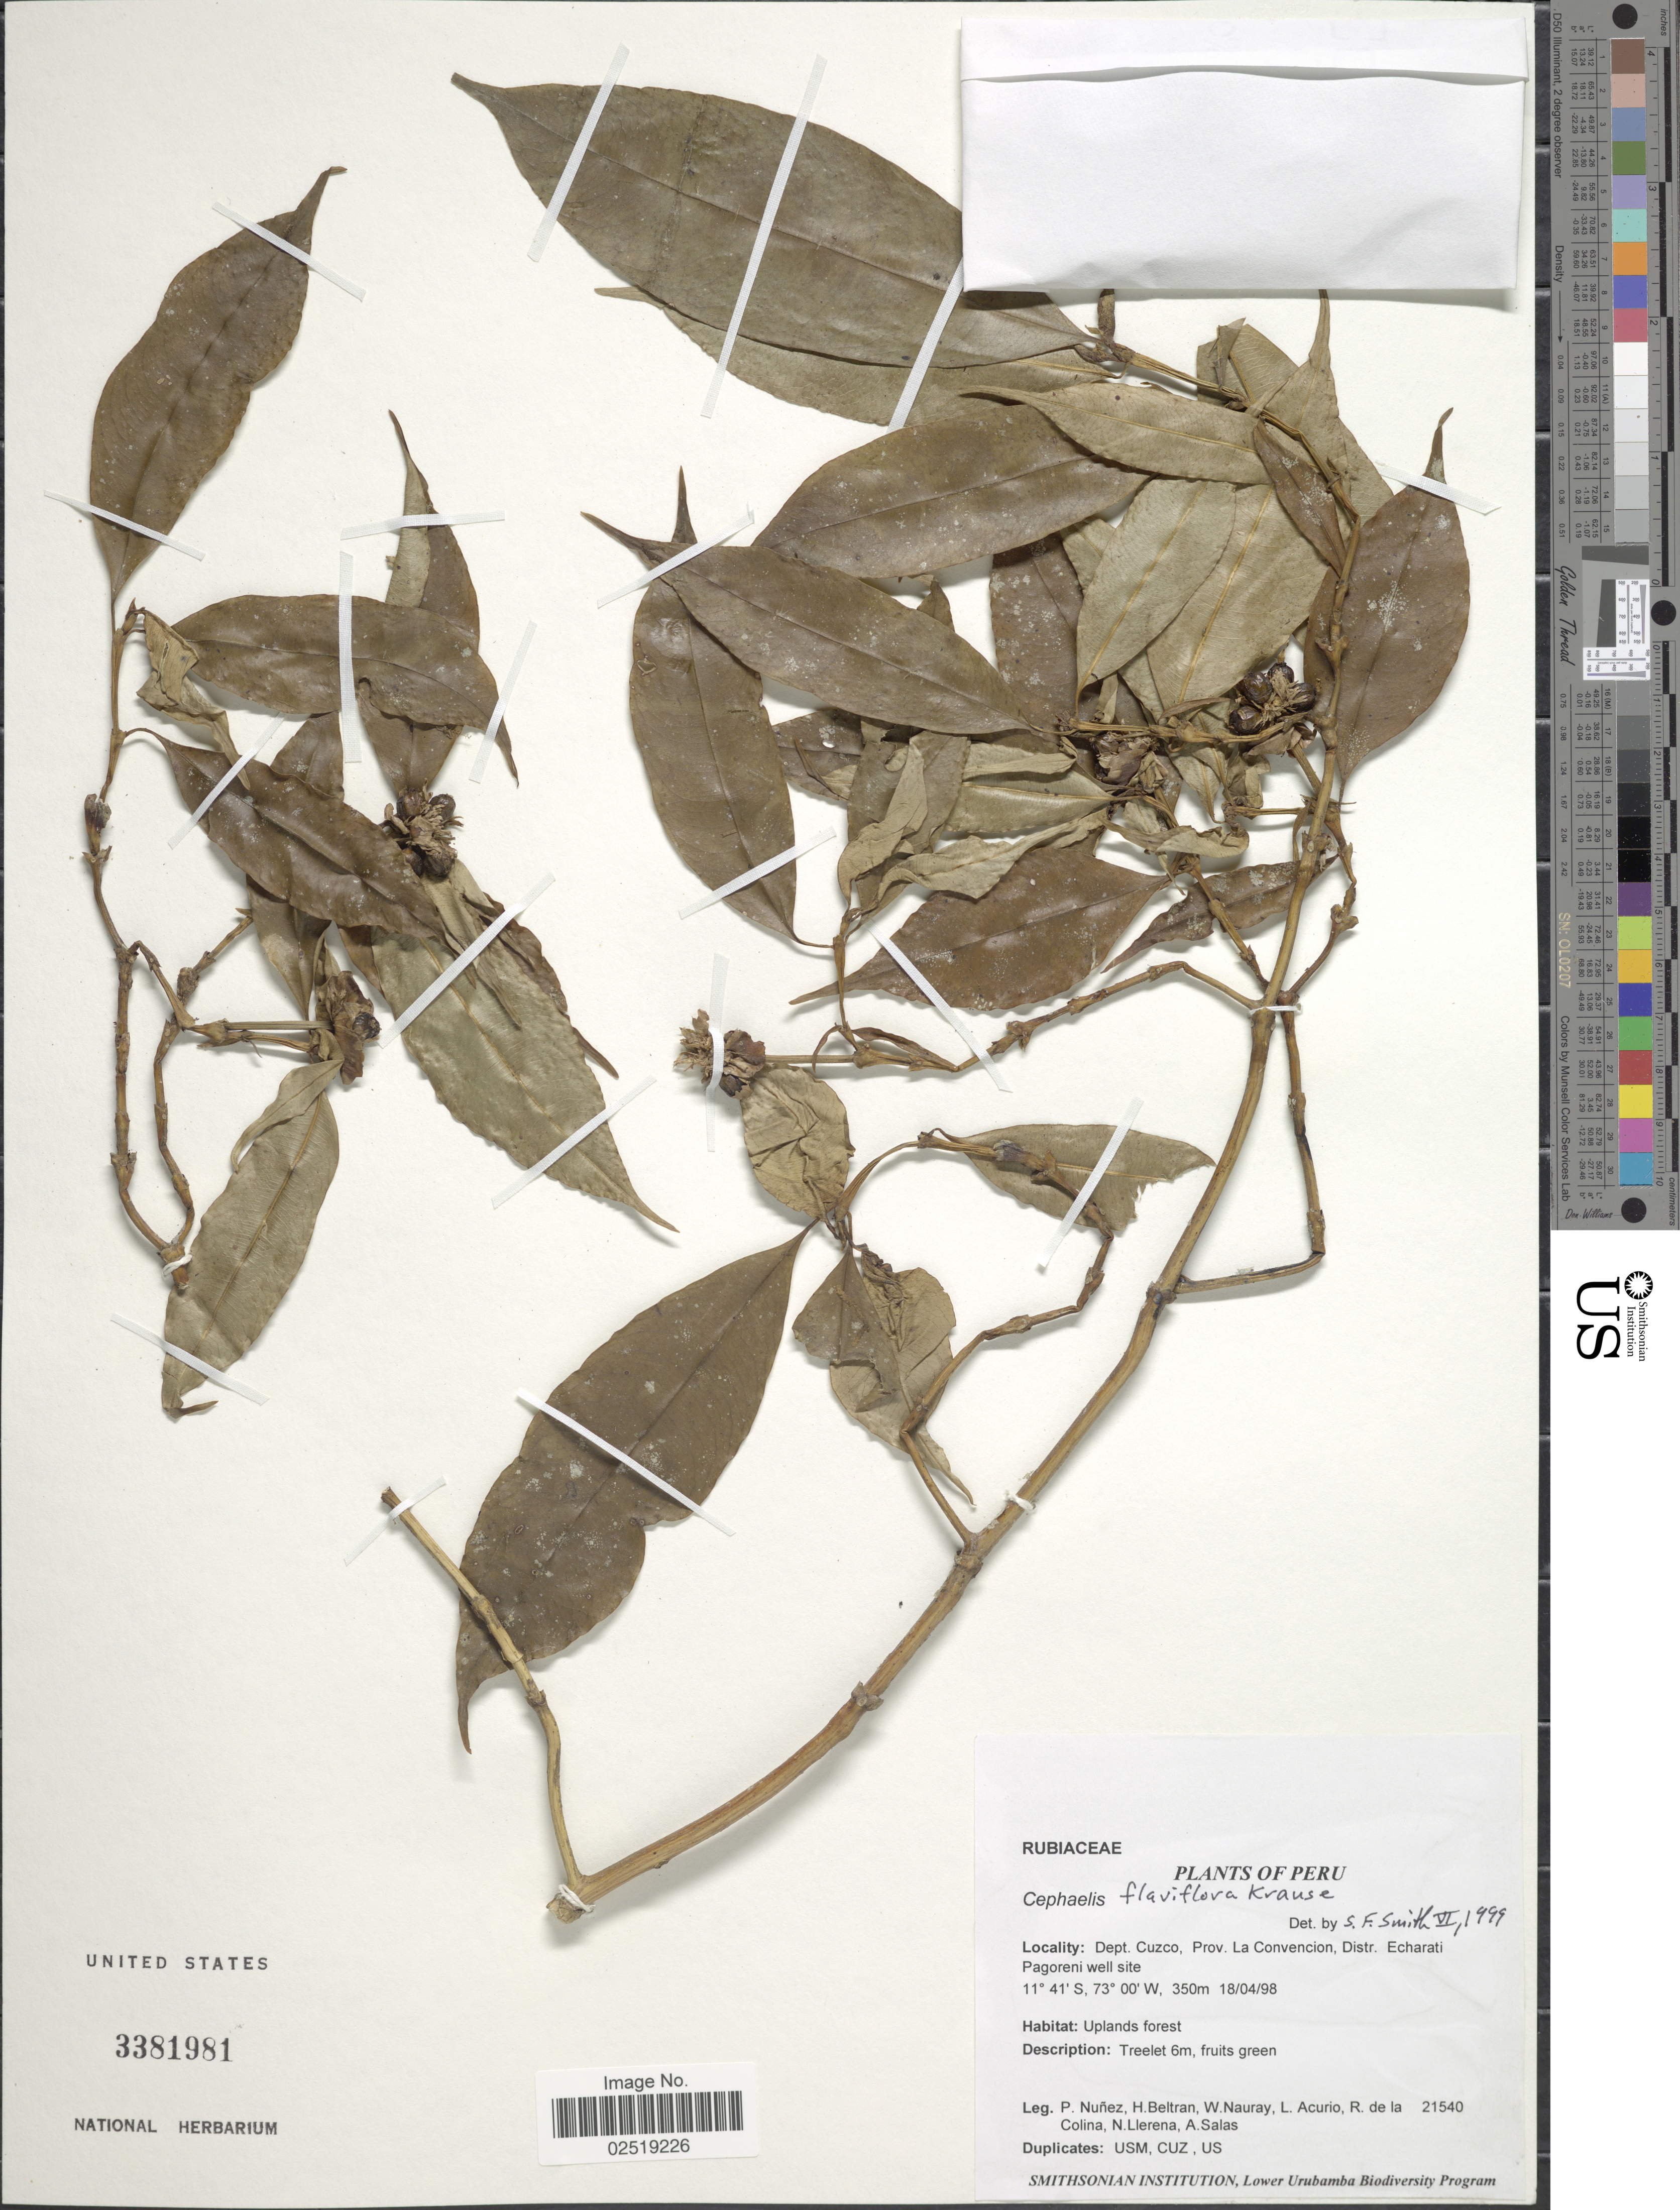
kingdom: Plantae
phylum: Tracheophyta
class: Magnoliopsida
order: Gentianales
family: Rubiaceae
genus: Psychotria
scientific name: Psychotria flaviflora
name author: (K. Krause) C.M. Taylor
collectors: P. Nuñez V., H. Beltran, W. Nauray, L. Acurio & et al.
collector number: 21540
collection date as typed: Transcribed d/m/y: 18/4/98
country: Peru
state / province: Cusco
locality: Dept. Cuzco, Prov. La Convencion, Distr. Echarati Pagoreni well site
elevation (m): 350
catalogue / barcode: US 3381981